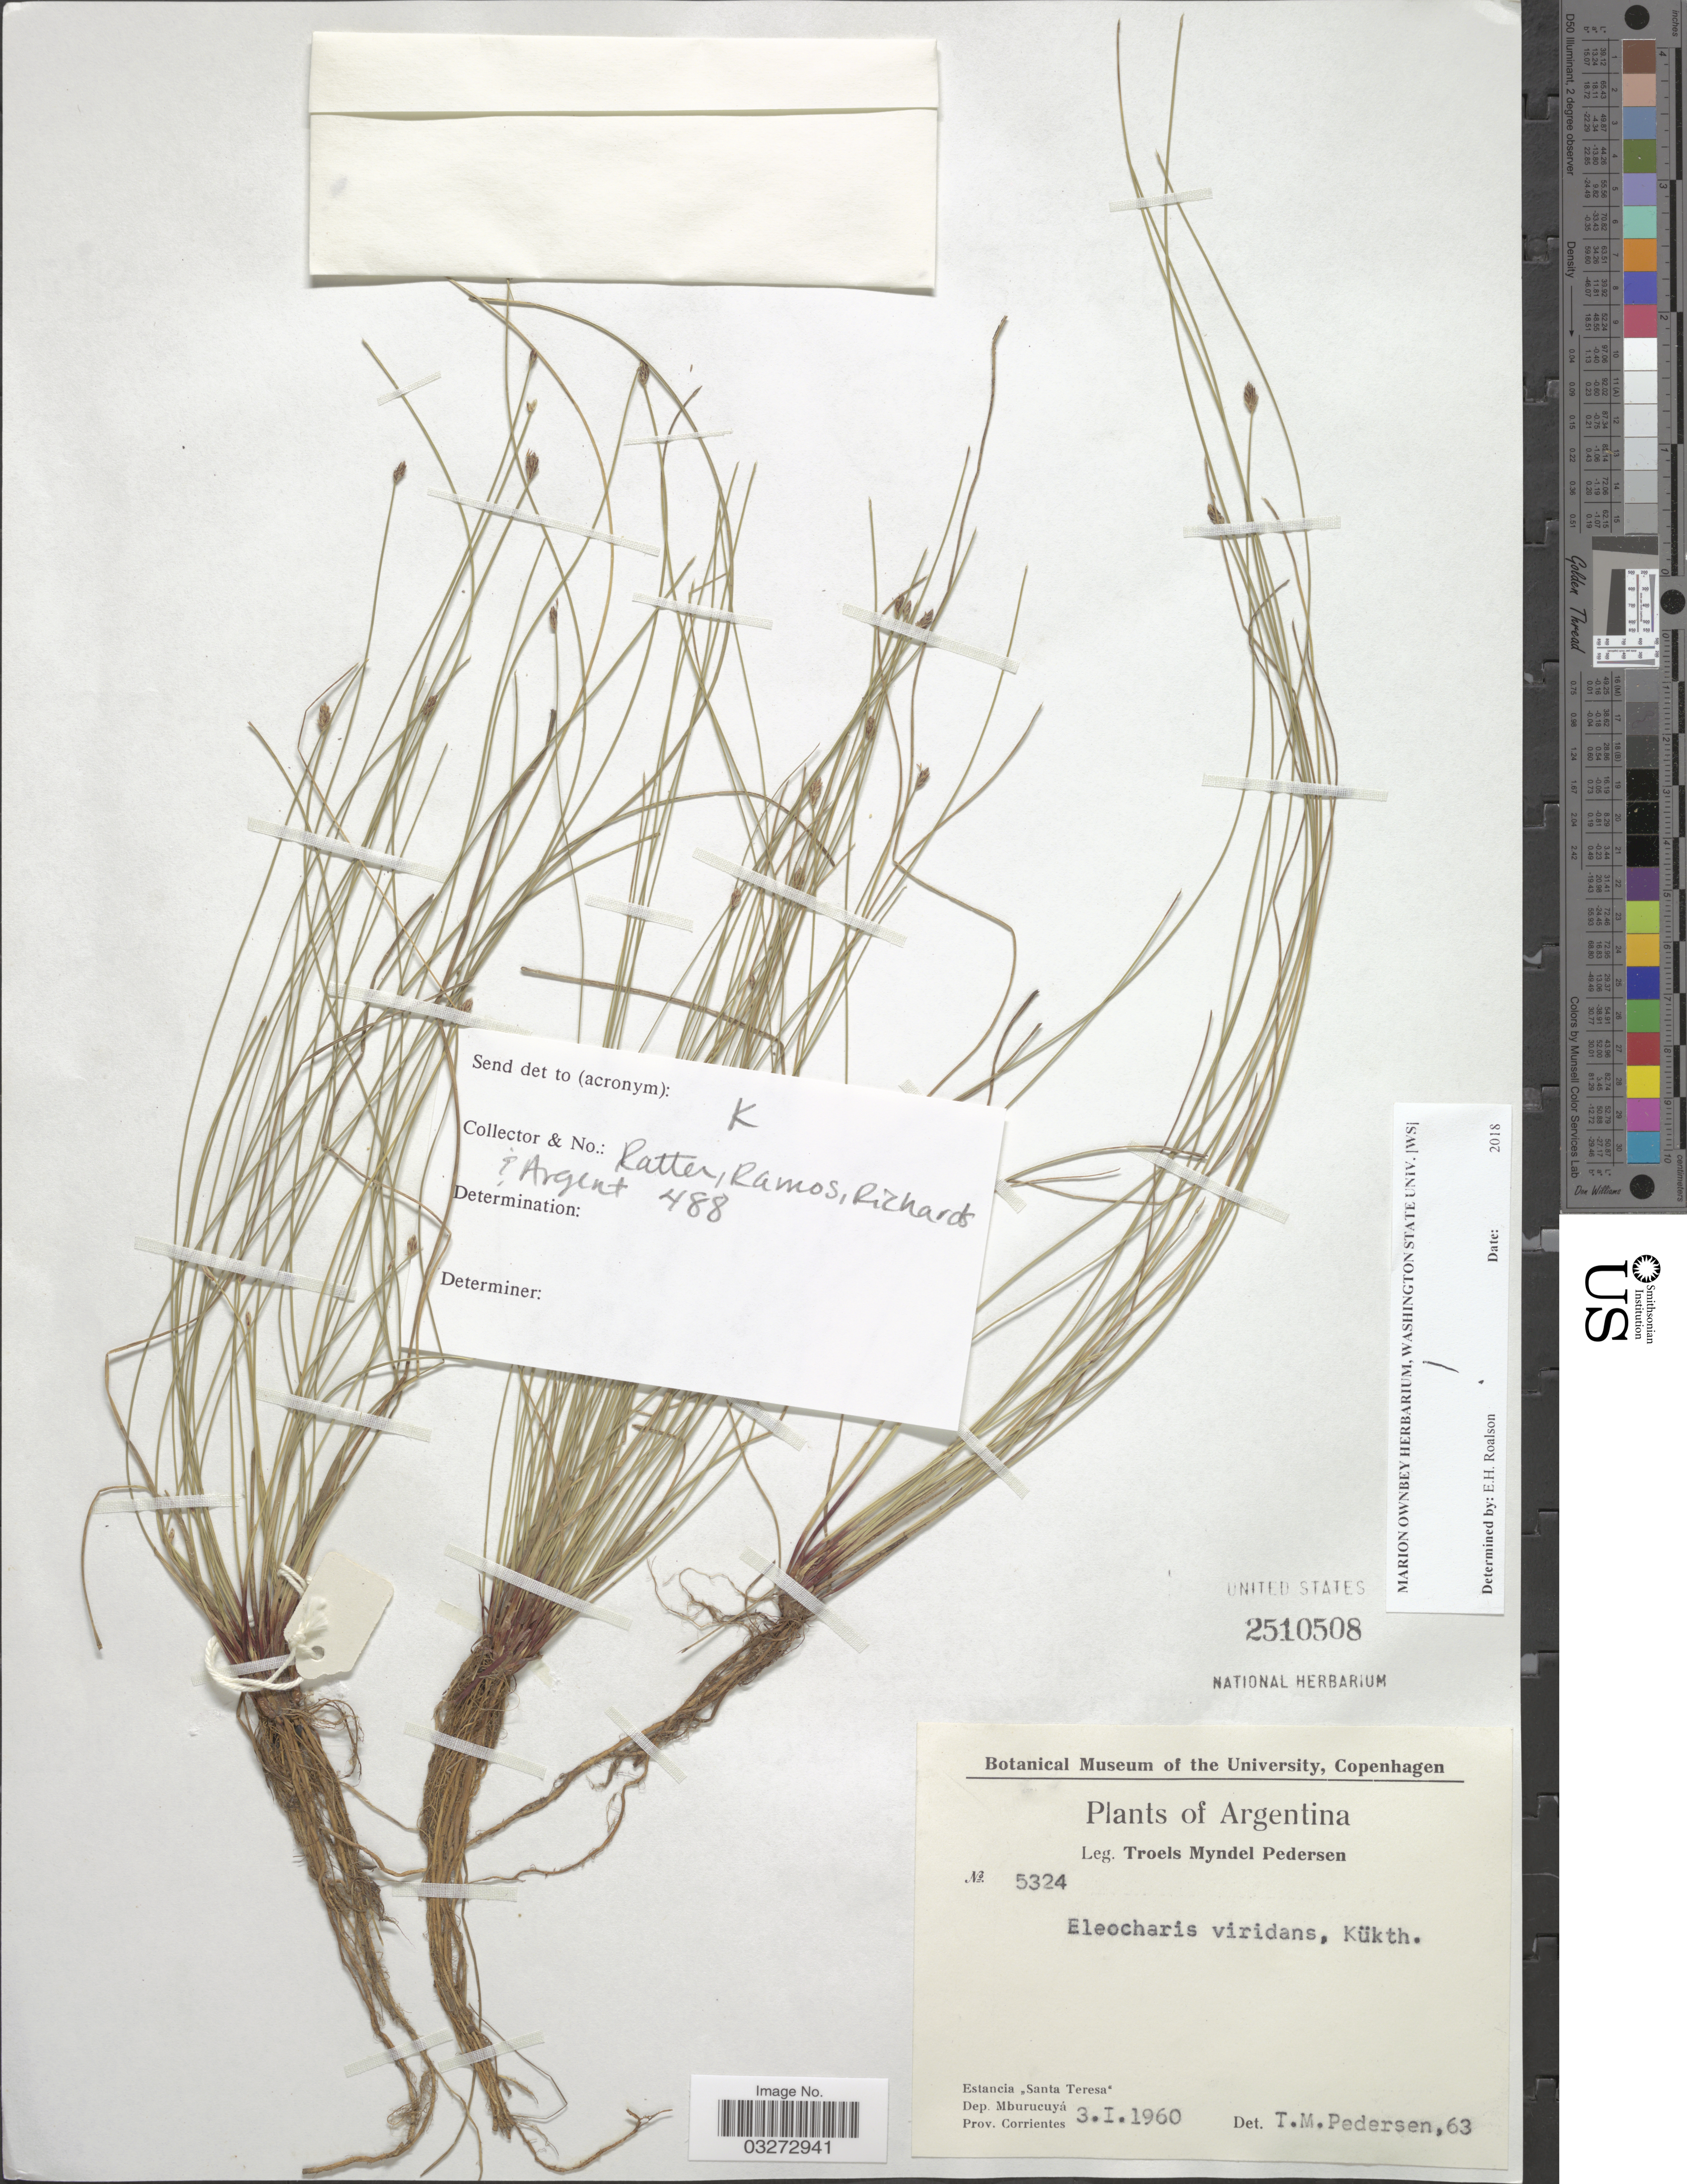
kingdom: Plantae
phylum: Tracheophyta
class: Liliopsida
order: Poales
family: Cyperaceae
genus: Eleocharis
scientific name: Eleocharis viridans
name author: Kük. ex Osten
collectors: T. Pederson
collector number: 5324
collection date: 1960-01-03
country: Argentina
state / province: Corrientes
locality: Estancia "Santa Teresa". Dep. Mburucuyá.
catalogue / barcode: US 2510508